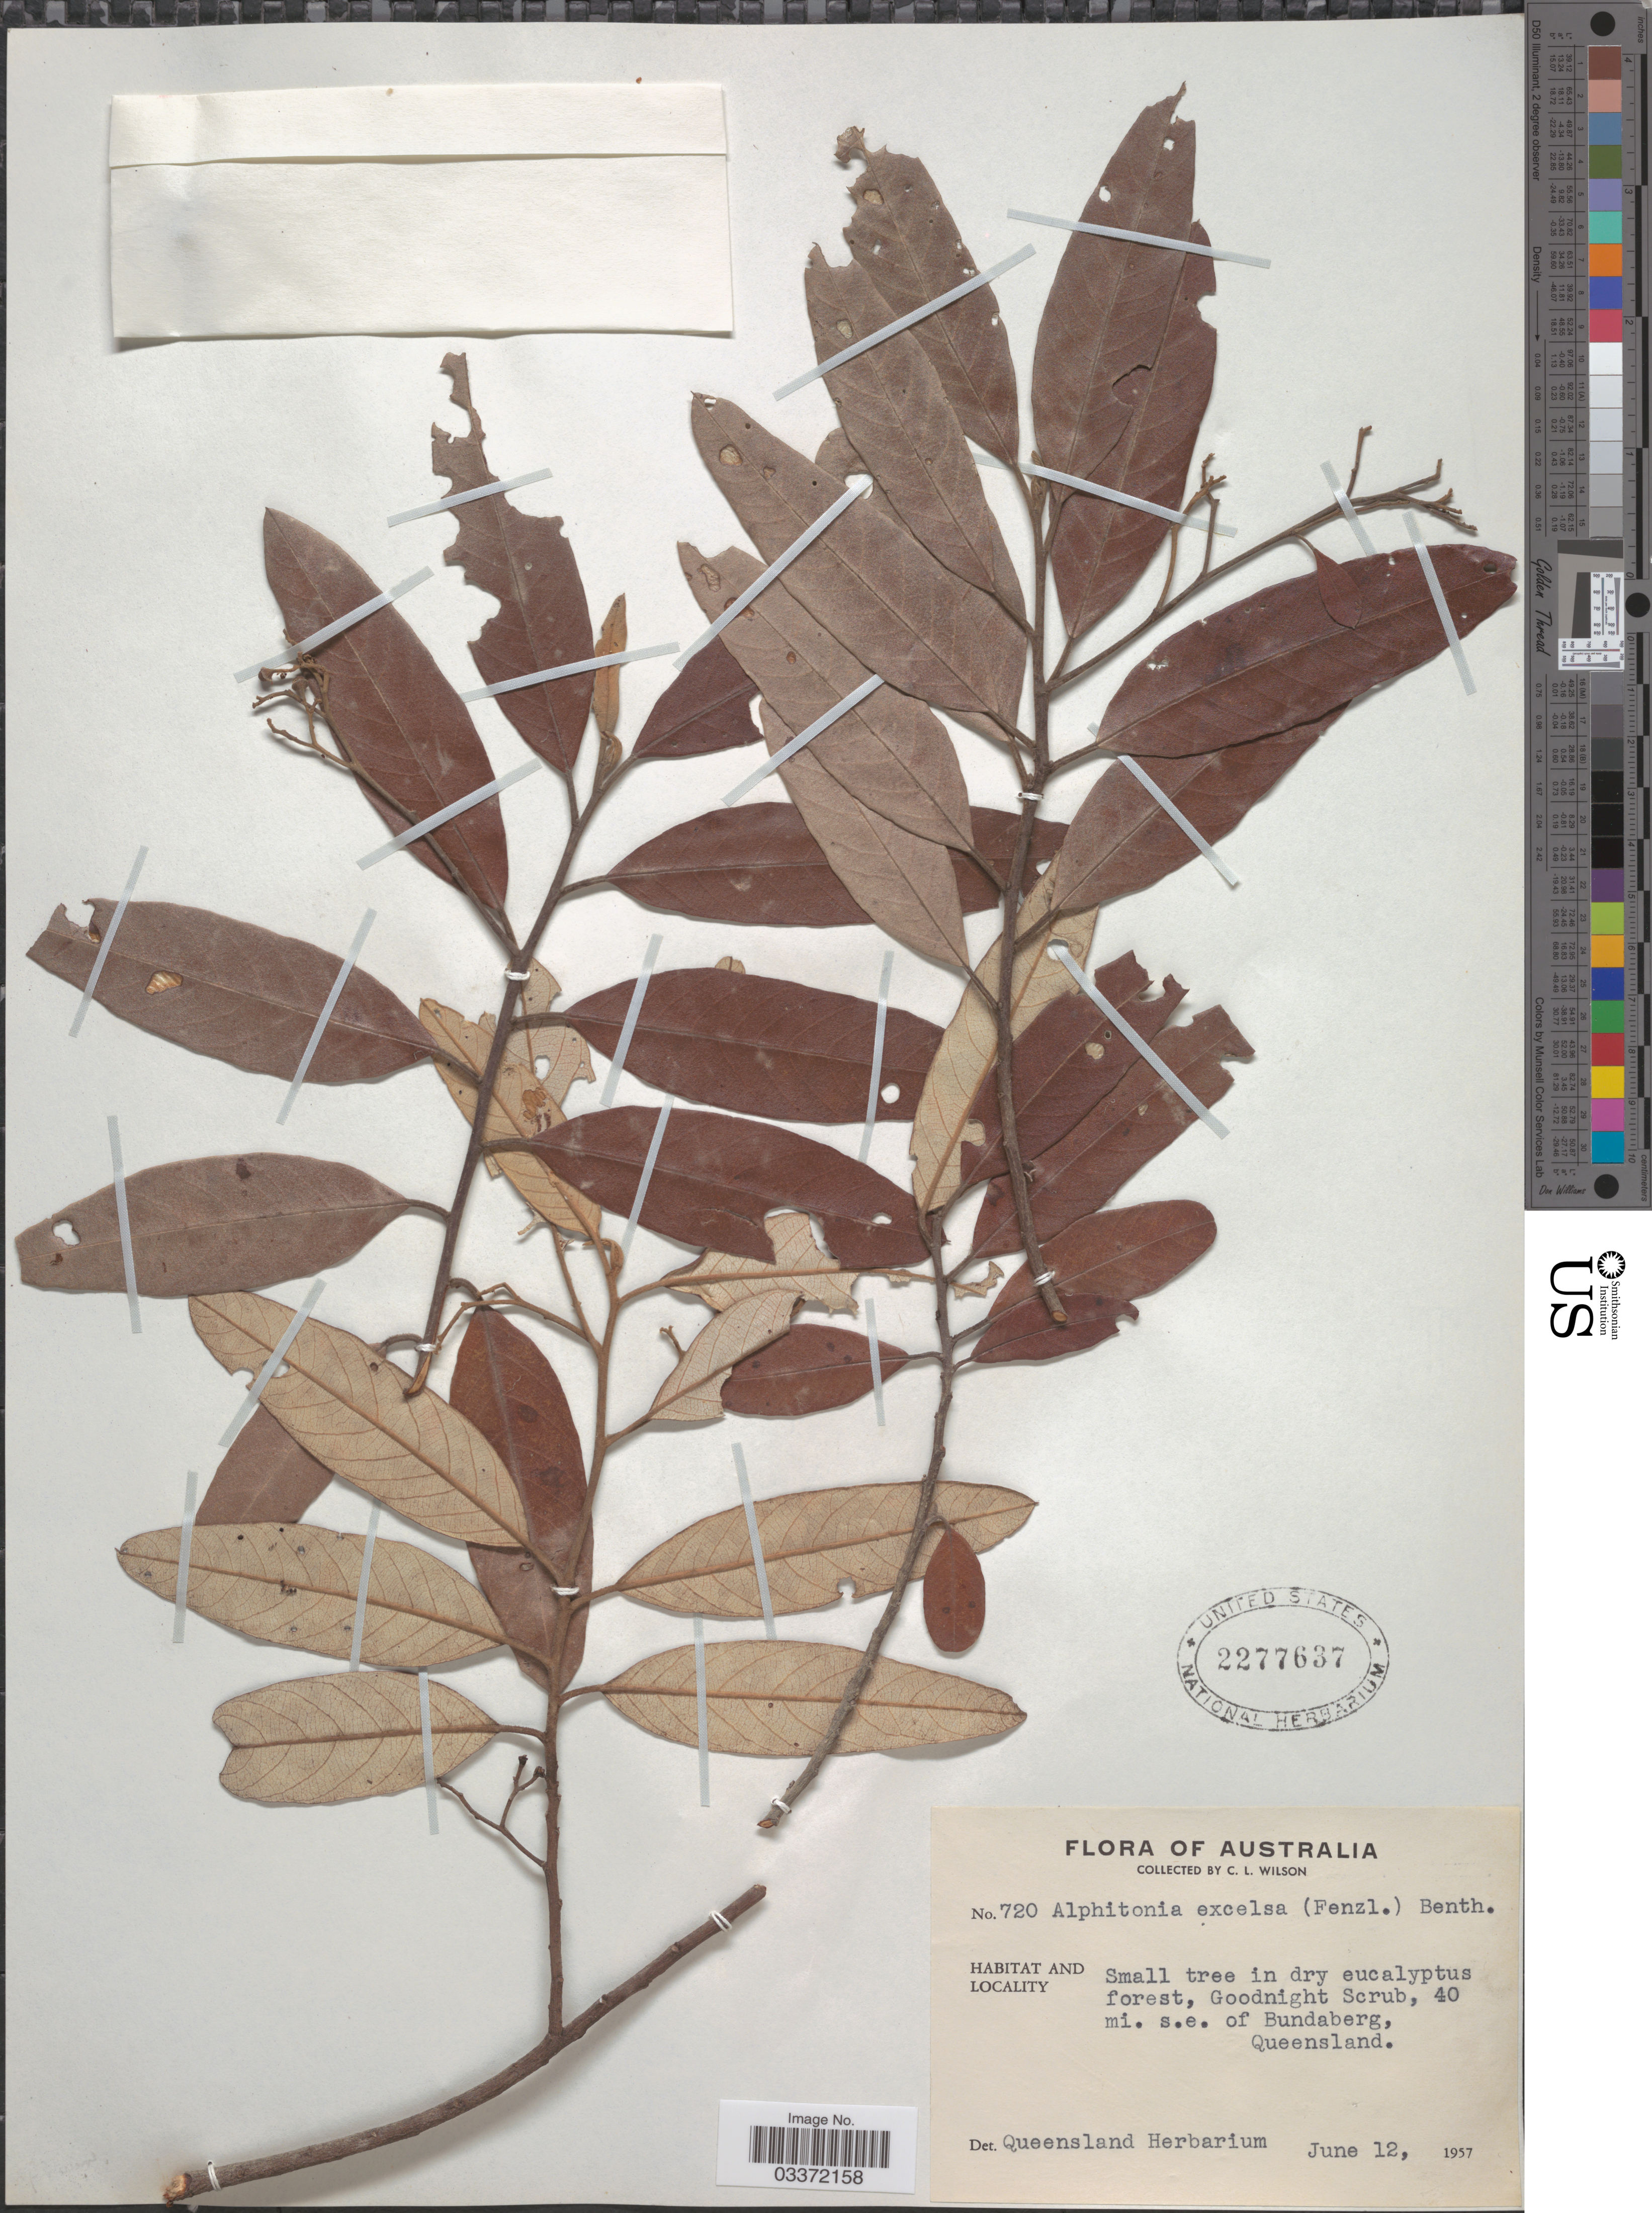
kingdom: Plantae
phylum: Tracheophyta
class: Magnoliopsida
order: Rosales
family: Rhamnaceae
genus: Alphitonia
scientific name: Alphitonia excelsa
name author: Reissek ex Endl.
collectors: C. L. Wilson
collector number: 720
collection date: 1957-06-12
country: Australia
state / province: Queensland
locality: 40 mi. s.e. of Bundaberg.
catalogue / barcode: US 2277637